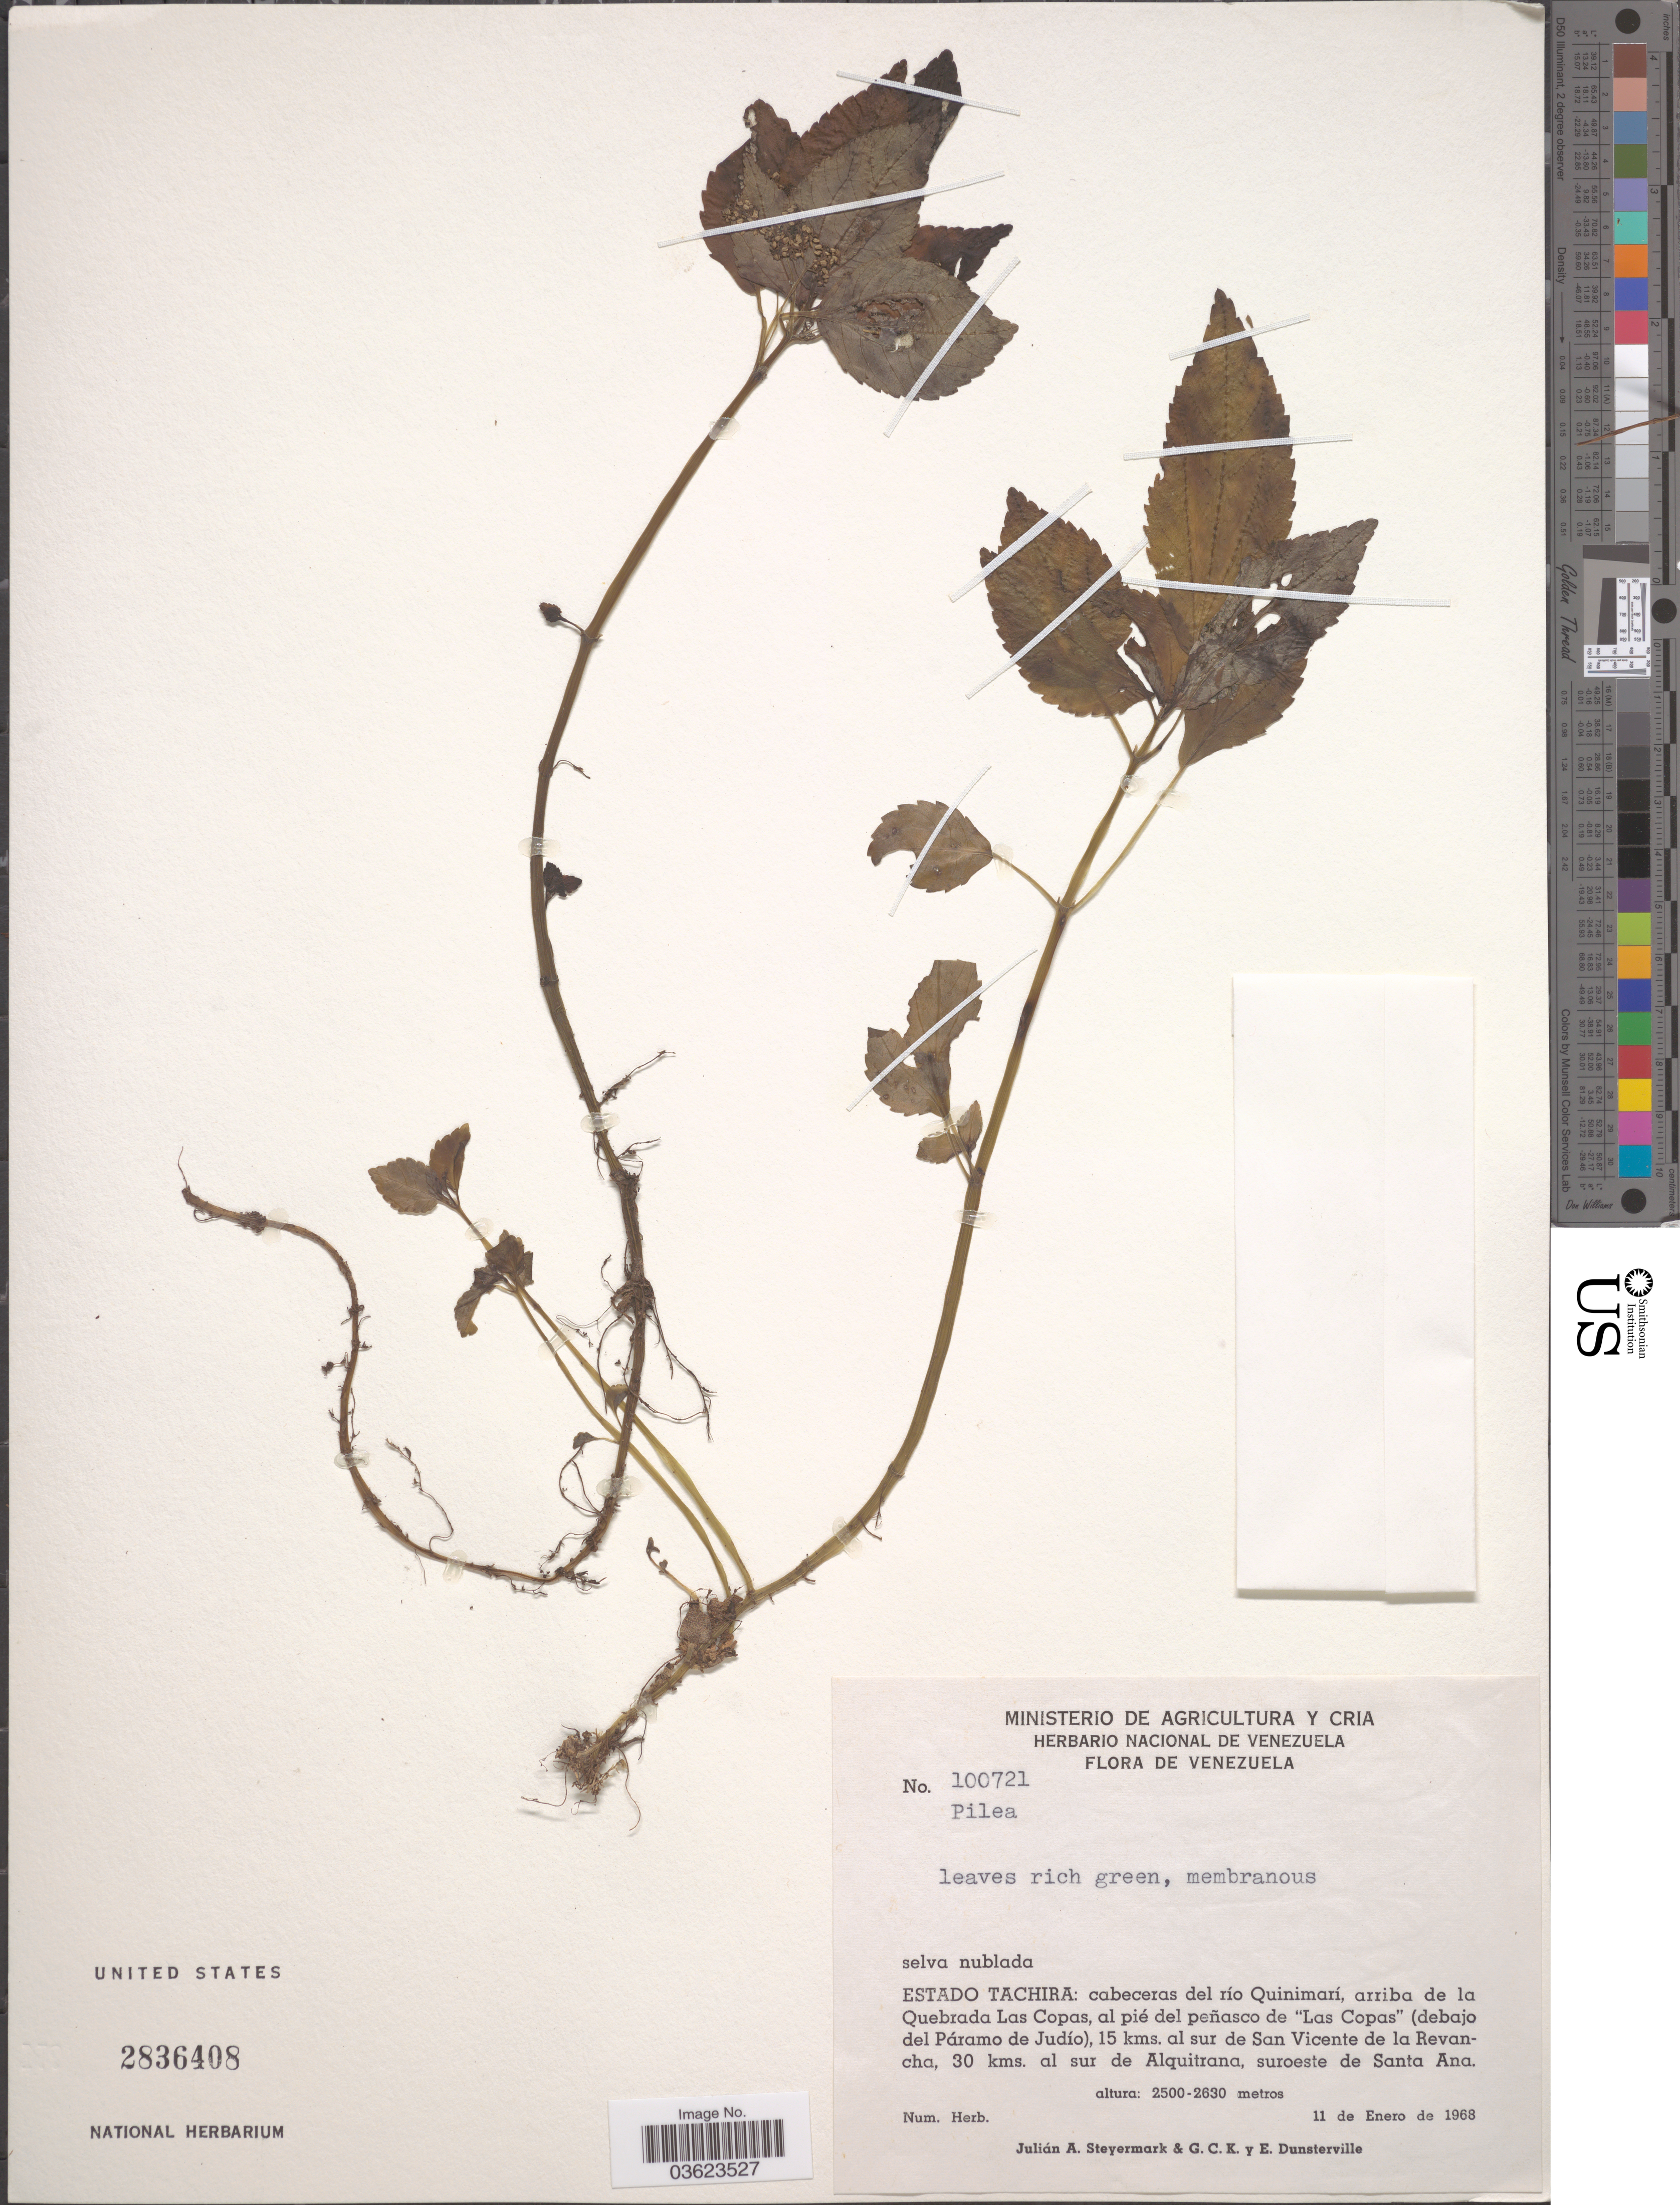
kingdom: Plantae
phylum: Tracheophyta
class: Magnoliopsida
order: Rosales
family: Urticaceae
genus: Pilea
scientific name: Pilea sp.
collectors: J. Steyermark, G. C. K. Dunsterville & E. Dunsterville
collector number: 100721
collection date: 1968-01-11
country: Venezuela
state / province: Tachira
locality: Estado Tachira: cabeceras del río Quinimarí, arriba de la Quebrada Las Copas, al pié del peñasco de 'Las Copas' (debajo del Páramo de Judío), 15 kms. al sur de San Vicente de la Revancha, 30 kms. al sur de Alquitrana, suroeste de Santa Ana.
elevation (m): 2500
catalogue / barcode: US 2836408